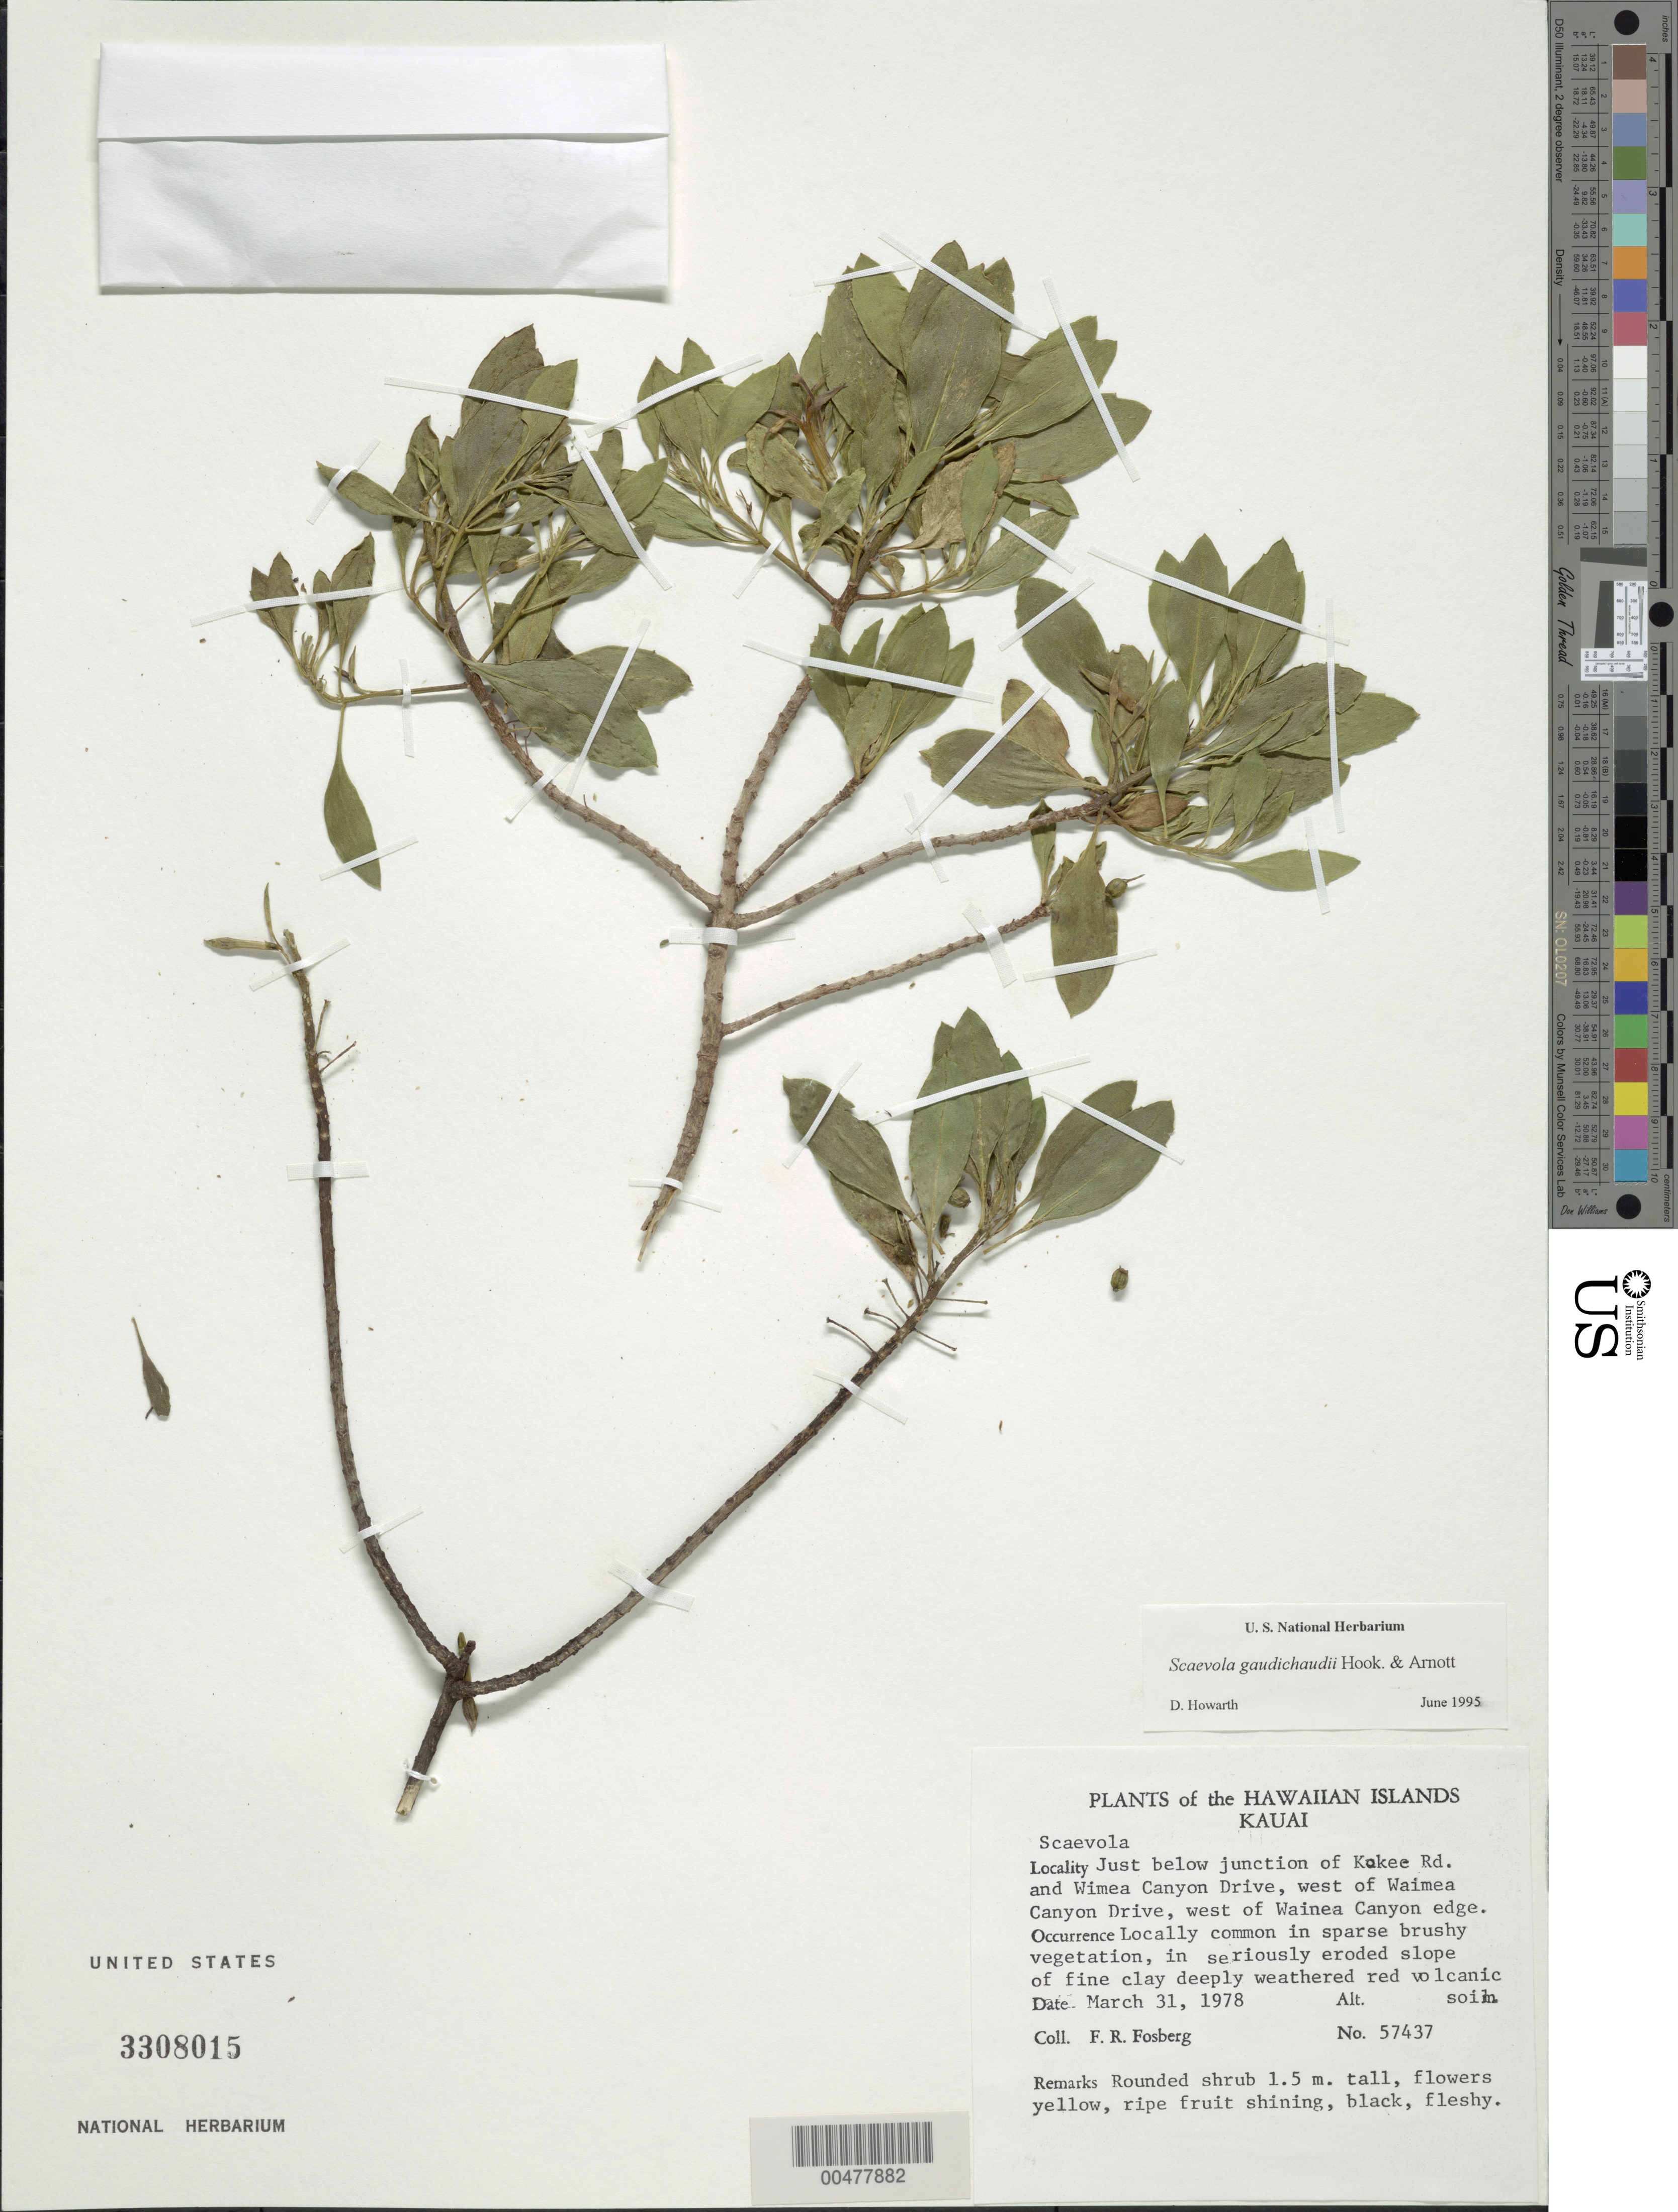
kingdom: Plantae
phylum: Tracheophyta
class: Magnoliopsida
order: Asterales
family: Goodeniaceae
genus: Scaevola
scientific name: Scaevola gaudichaudii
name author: Hook. & Arn.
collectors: F. R. Fosberg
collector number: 57437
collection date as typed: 31 Mar 1978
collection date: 1978-03-31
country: United States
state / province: Hawaii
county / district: Kauai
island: Kaua'i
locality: Just below junct. of Kokee Rd and Waimea Canyon Drive, W of Waimea Canyon Drive, W of Wainea Canyon edge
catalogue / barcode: US 3308015